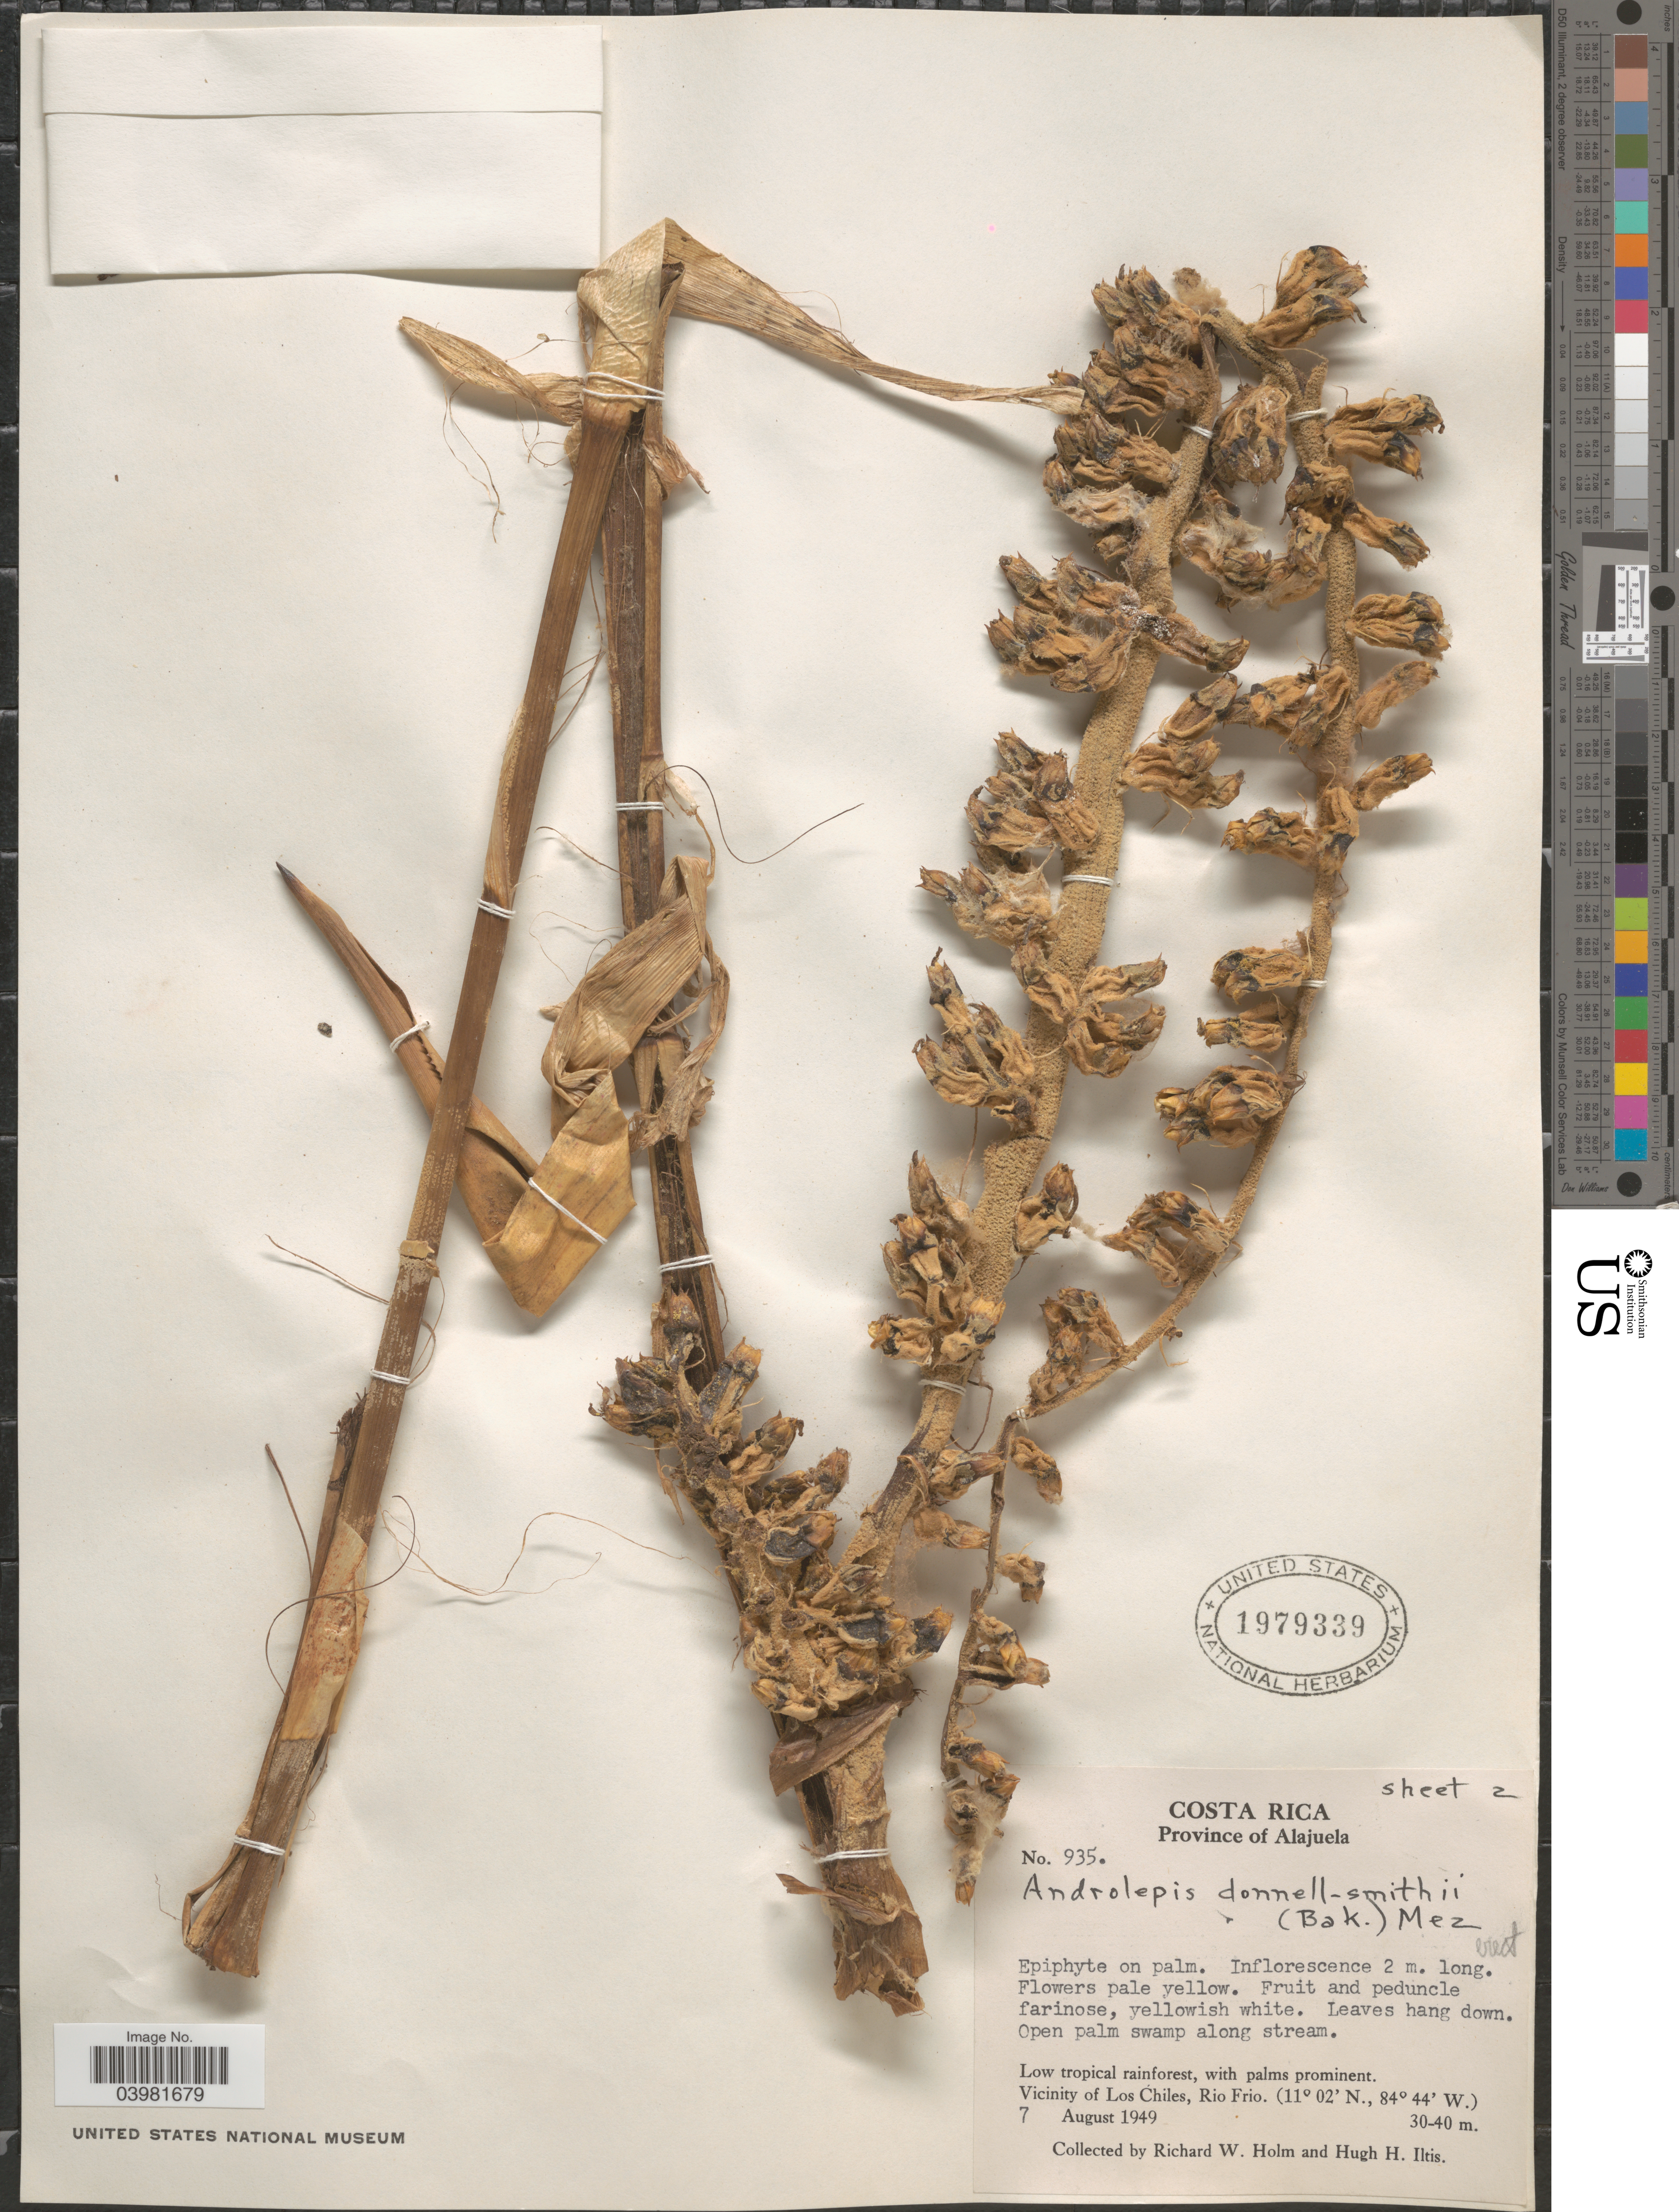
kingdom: Plantae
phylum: Tracheophyta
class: Liliopsida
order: Poales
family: Bromeliaceae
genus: Androlepis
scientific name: Androlepis skinneri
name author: Brongn. ex Houllet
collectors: R. W. Holm & H. H. Iltis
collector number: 935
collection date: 1949-08-07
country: Costa Rica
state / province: Alajuela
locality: Vicinity of Los Chiles, Rio Frio.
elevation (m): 30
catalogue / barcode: US 1979339